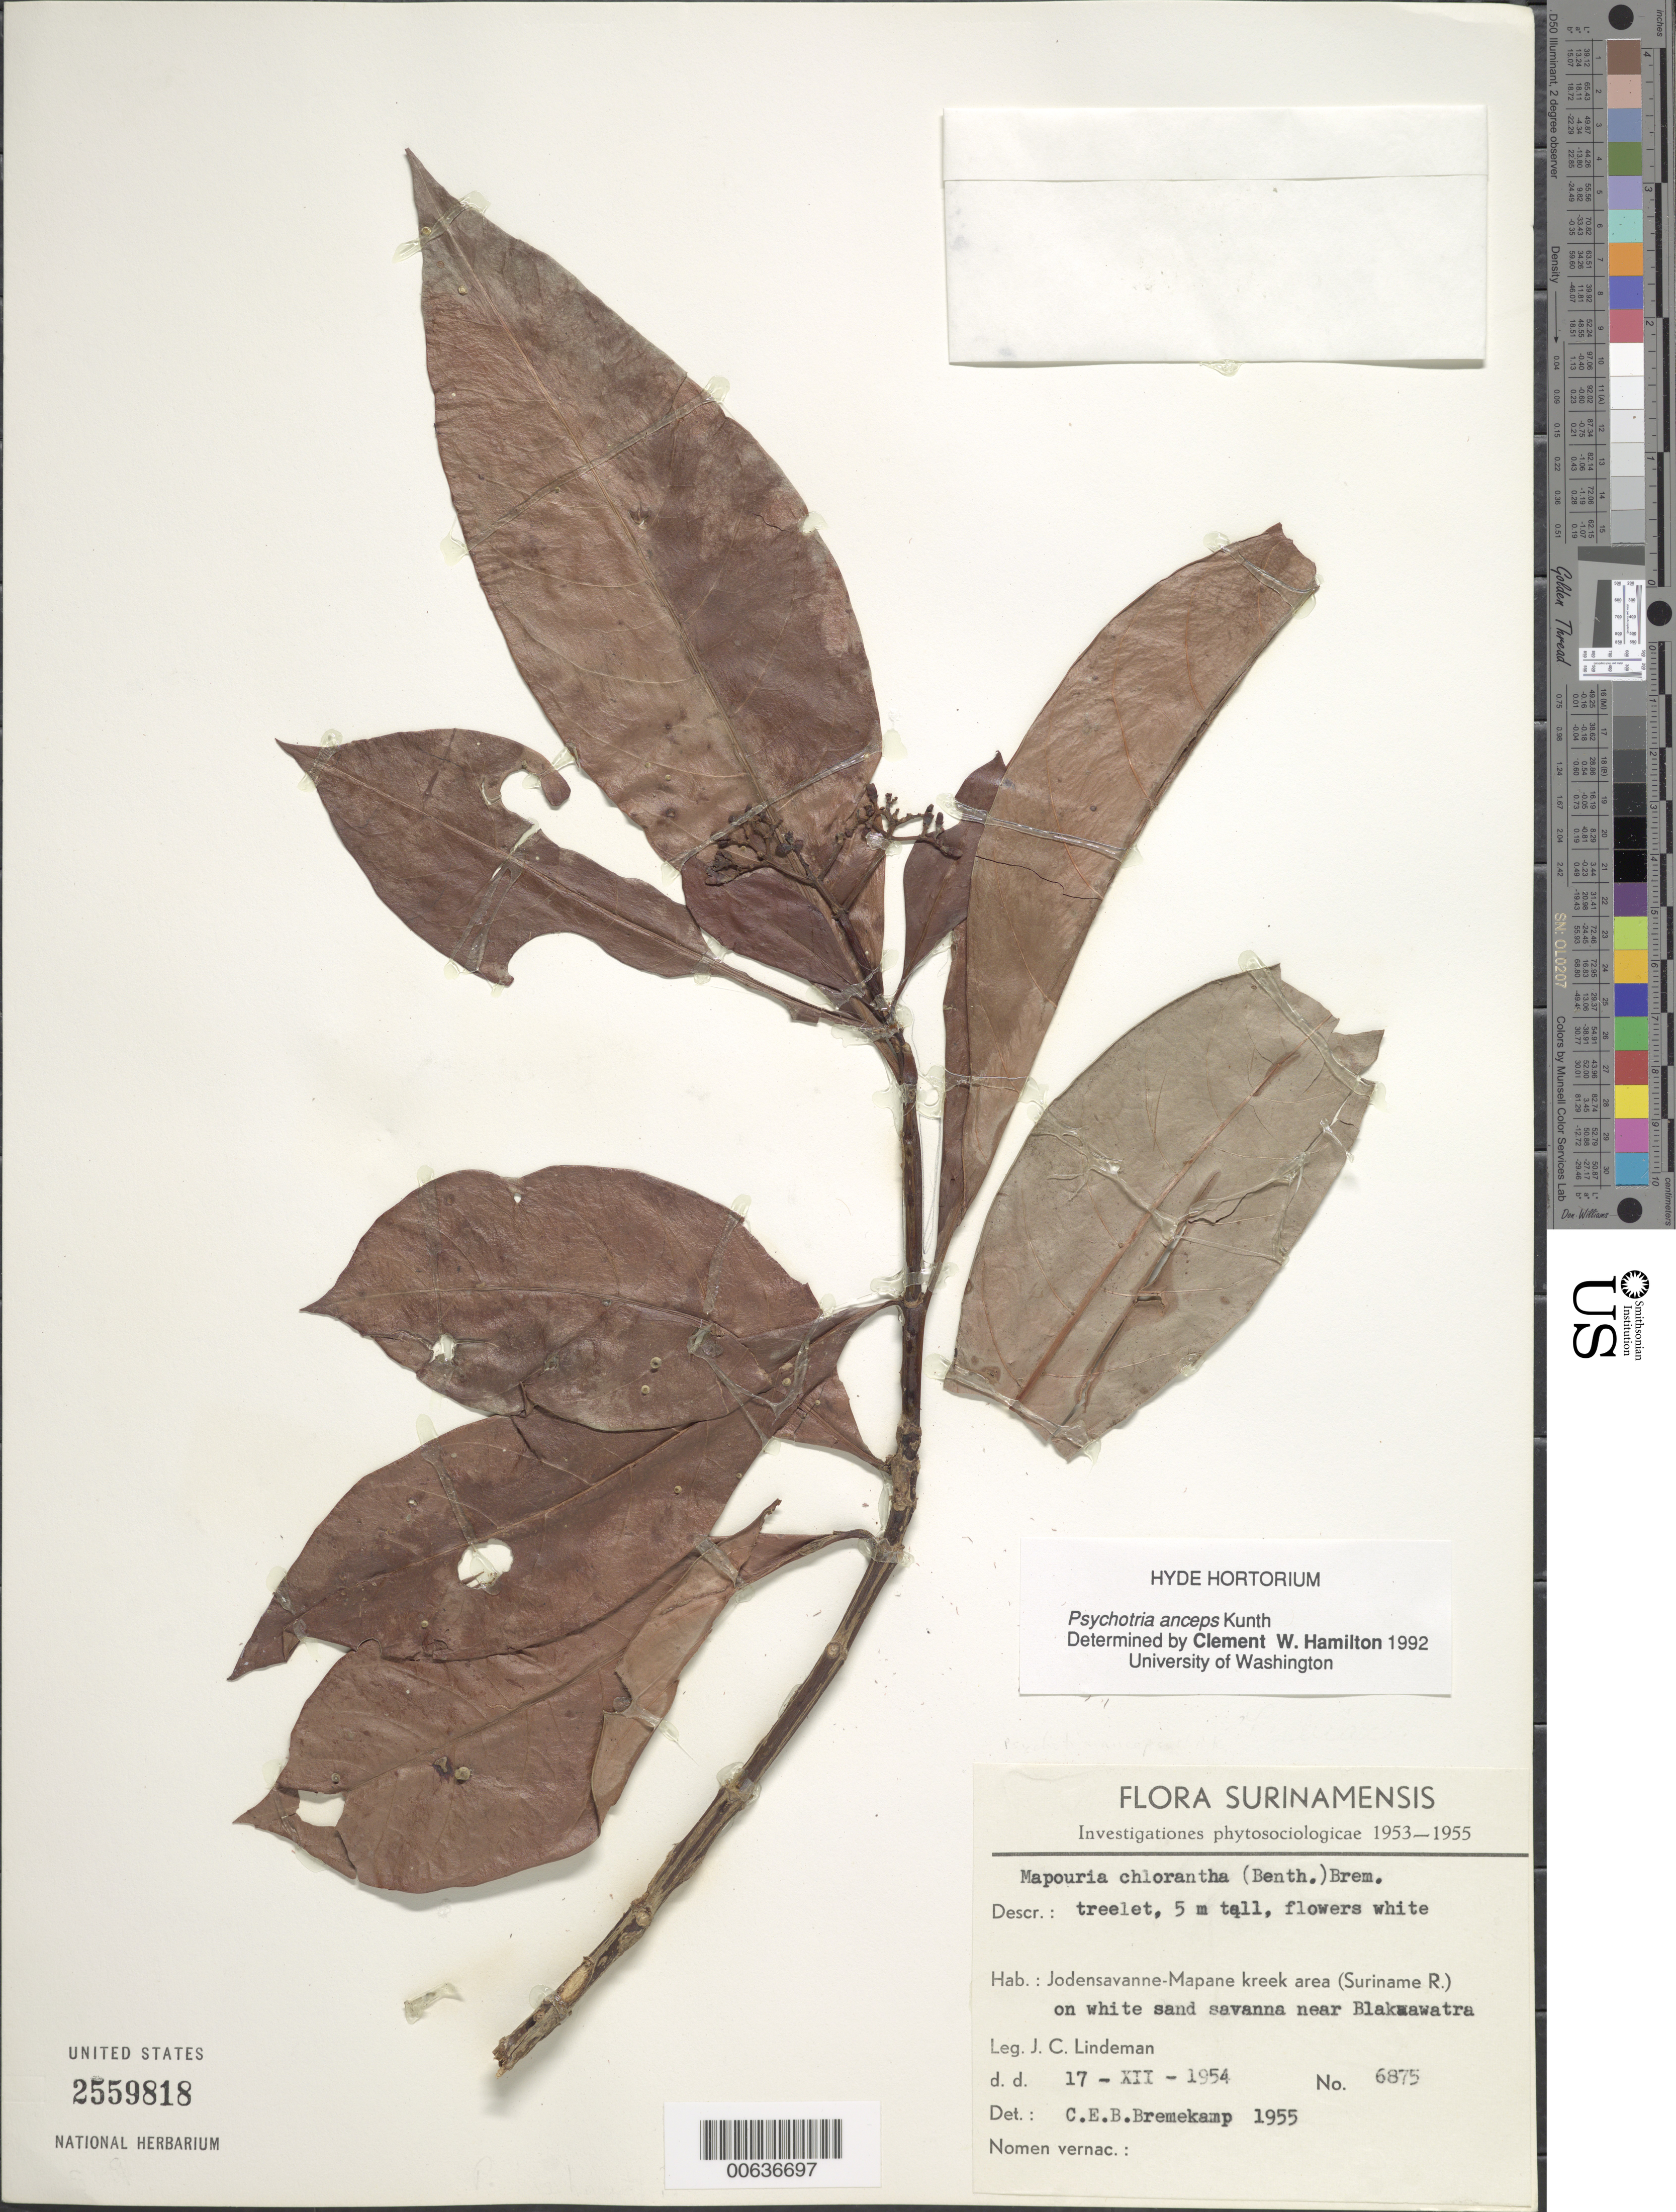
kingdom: Plantae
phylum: Tracheophyta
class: Magnoliopsida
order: Gentianales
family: Rubiaceae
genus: Psychotria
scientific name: Psychotria anceps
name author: Kunth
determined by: Hamilton, C. W.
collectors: J. C. Lindeman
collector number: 6875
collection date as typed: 17-Dec-54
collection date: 1954-12-17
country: Suriname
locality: Jodensavanne-Mapane kreek area (Suriname River), near Blakawatra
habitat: White sand savanna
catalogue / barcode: US 2559818